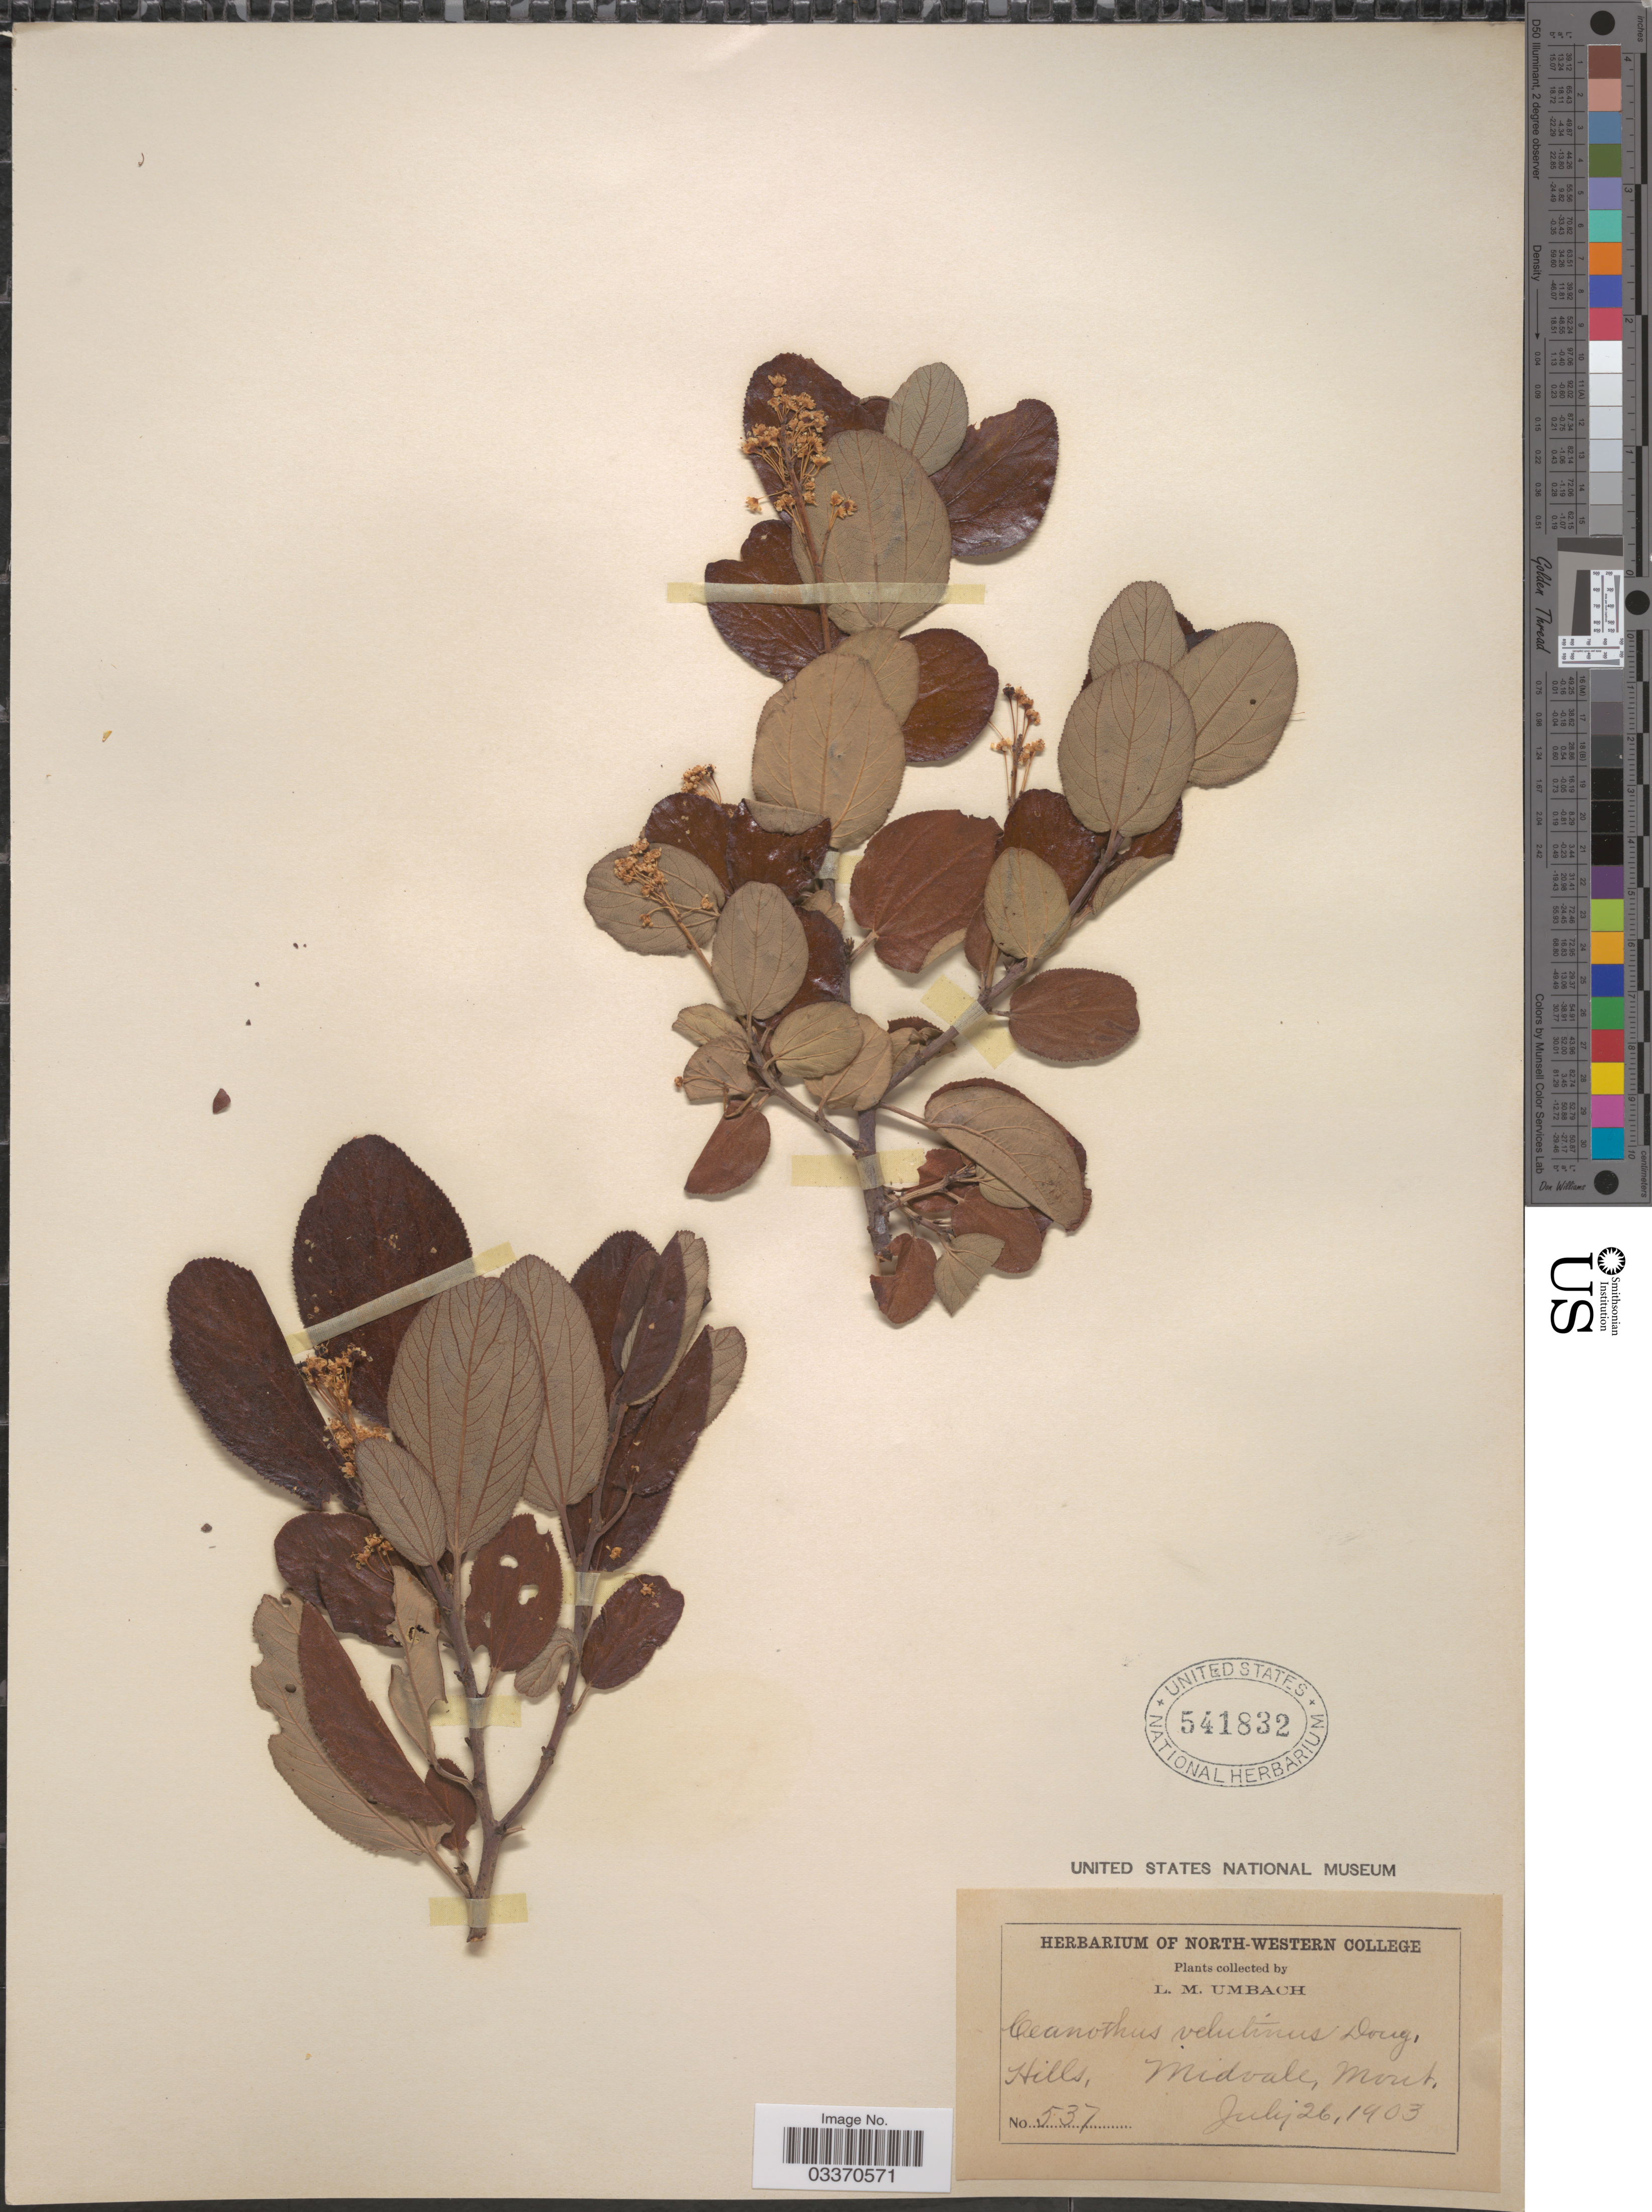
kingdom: Plantae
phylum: Tracheophyta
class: Magnoliopsida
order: Rosales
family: Rhamnaceae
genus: Ceanothus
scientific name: Ceanothus velutinus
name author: Douglas ex Hook.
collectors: L. M. Umbach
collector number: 537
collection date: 1903-07-26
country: United States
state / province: Montana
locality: Hills, Midvale.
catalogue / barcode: US 541832